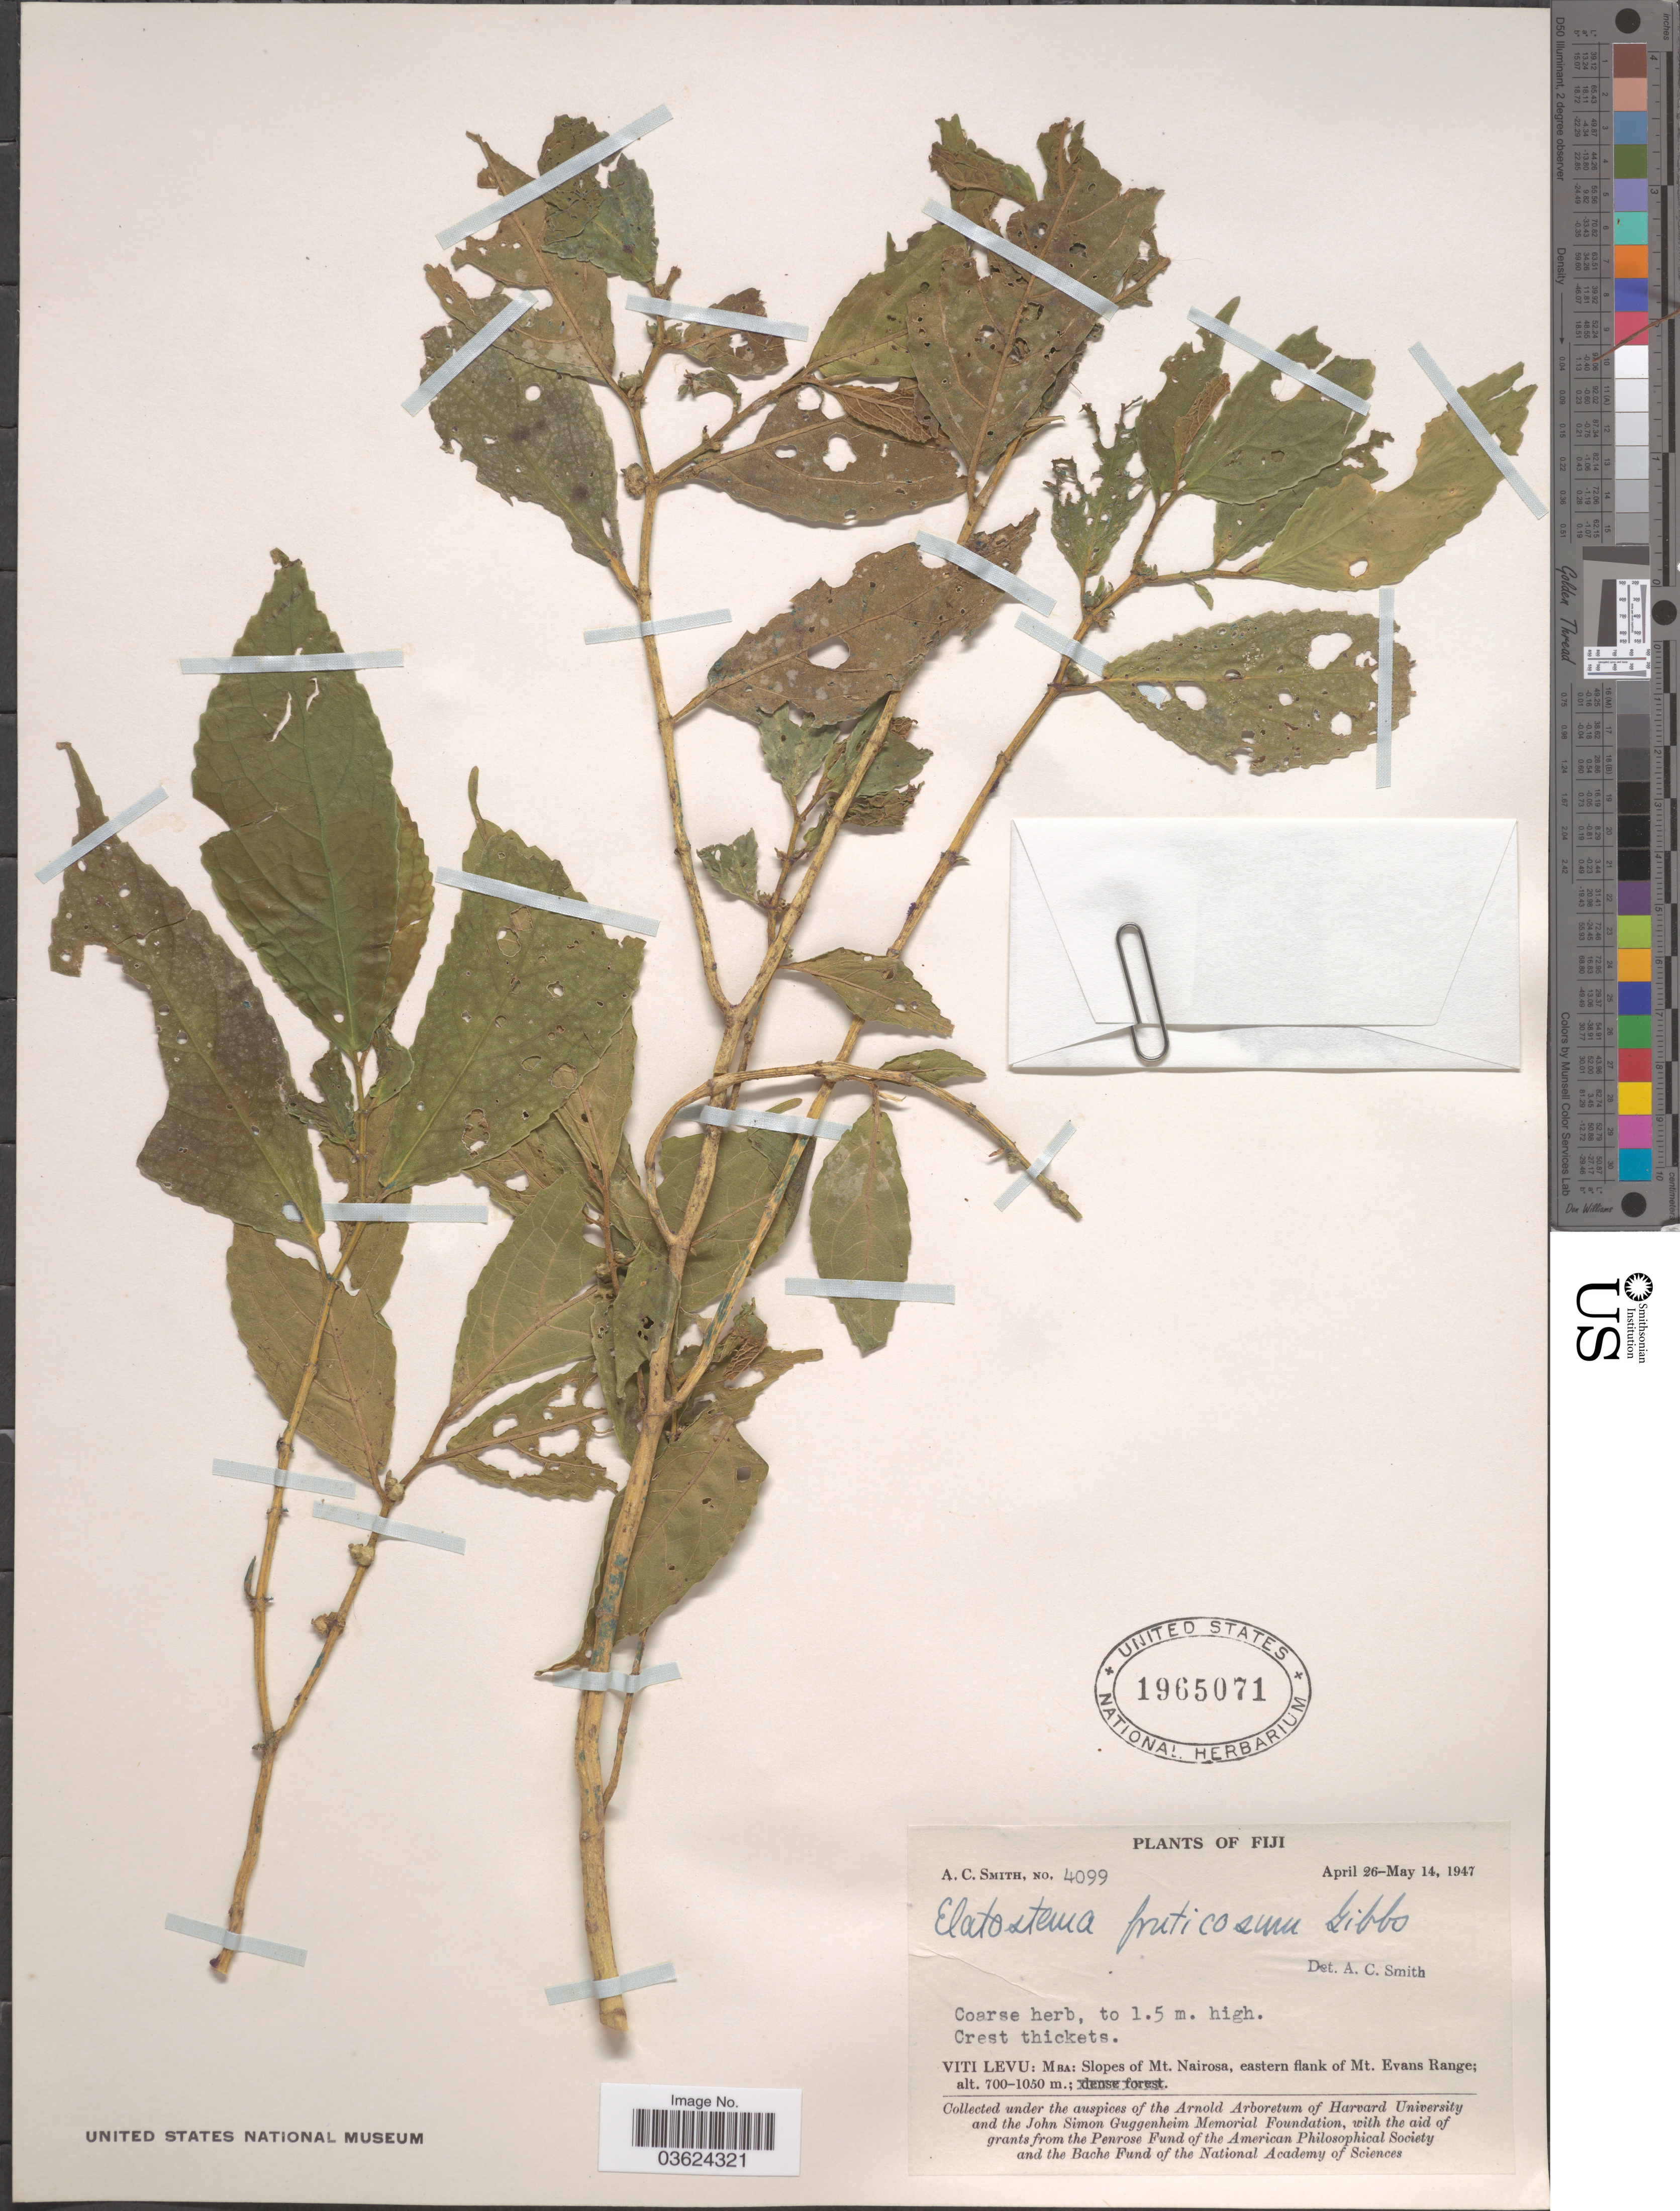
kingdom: Plantae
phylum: Tracheophyta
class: Magnoliopsida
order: Rosales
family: Urticaceae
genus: Elatostema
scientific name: Elatostema fruticosum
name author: Gibbs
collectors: A. C. Smith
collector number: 4099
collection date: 1947-04-26/1947-05-14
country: Fiji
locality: Viti Levu: Mba: Slopes of Mt. Nairosa, eastern flank of Mt. Evans Range.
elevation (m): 700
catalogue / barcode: US 1965071